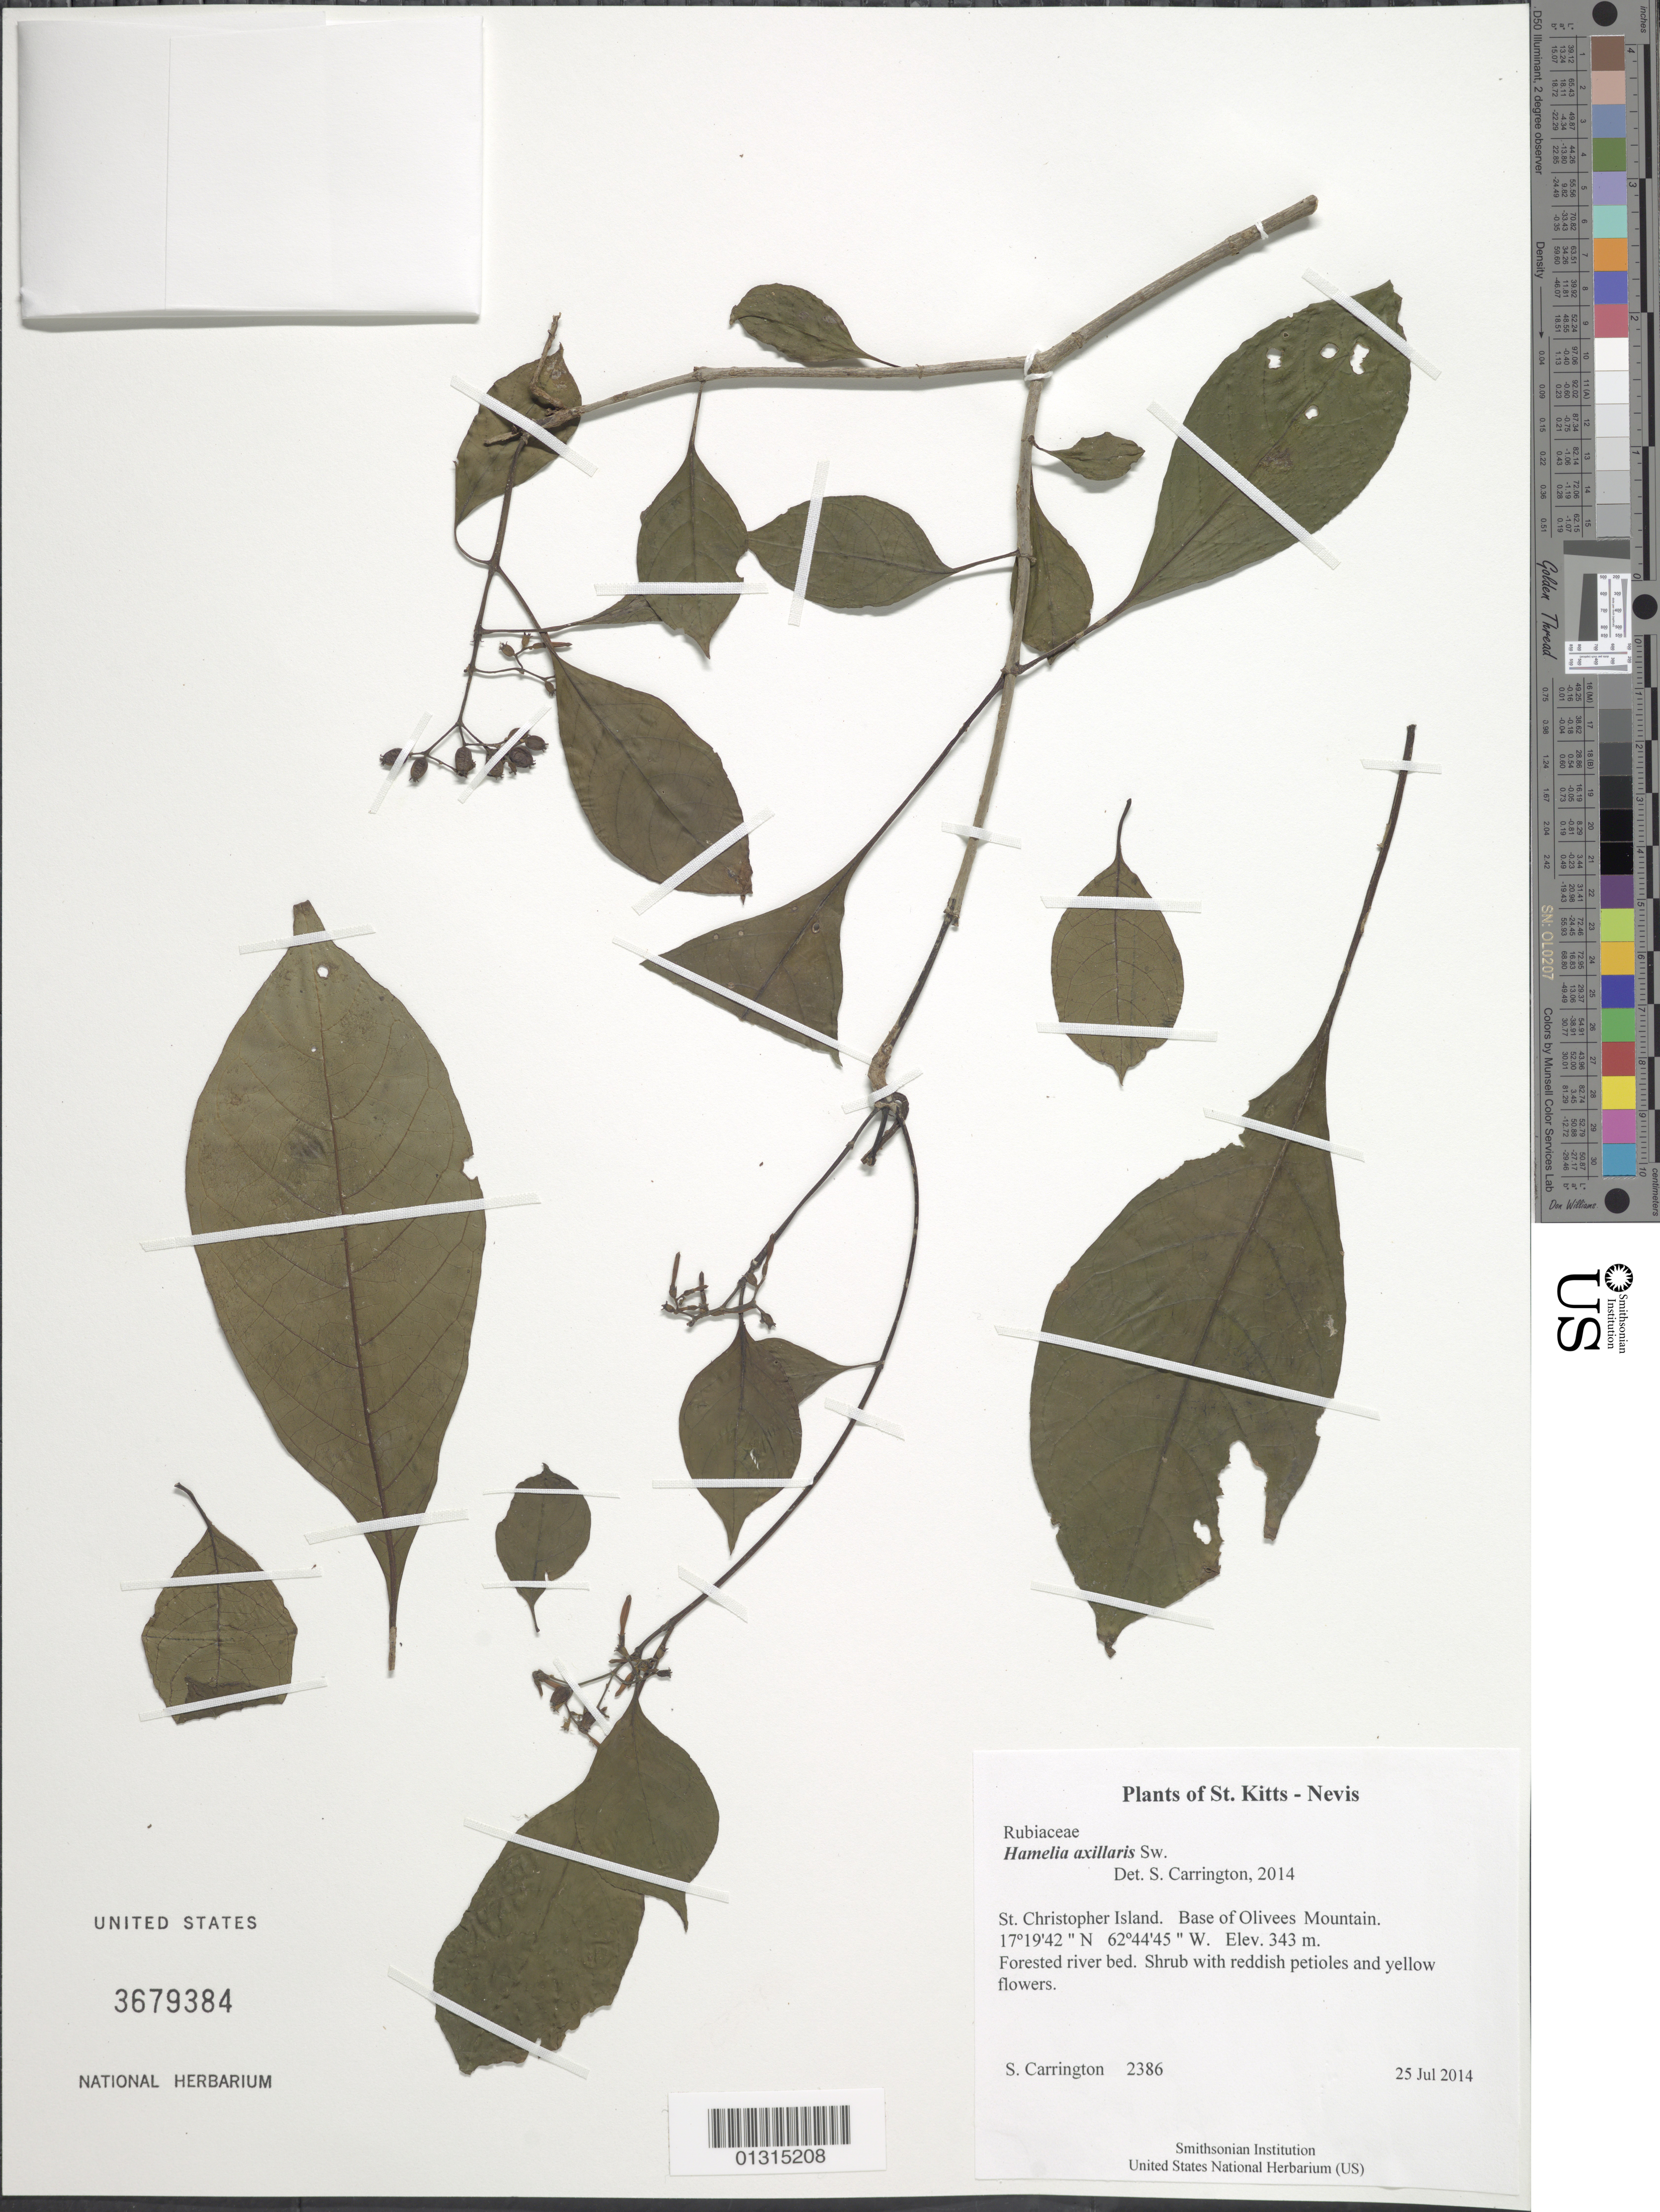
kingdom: Plantae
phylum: Tracheophyta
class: Magnoliopsida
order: Gentianales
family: Rubiaceae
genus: Hamelia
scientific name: Hamelia axillaris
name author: Sw.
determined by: Carrington, C. M. S.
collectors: C. M. S. Carrington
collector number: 2386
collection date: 2014-07-25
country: St. Christopher-Nevis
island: St. Christopher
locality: Base of Olivees Mountain.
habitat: Forested river bed.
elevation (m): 343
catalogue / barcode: US 3679384